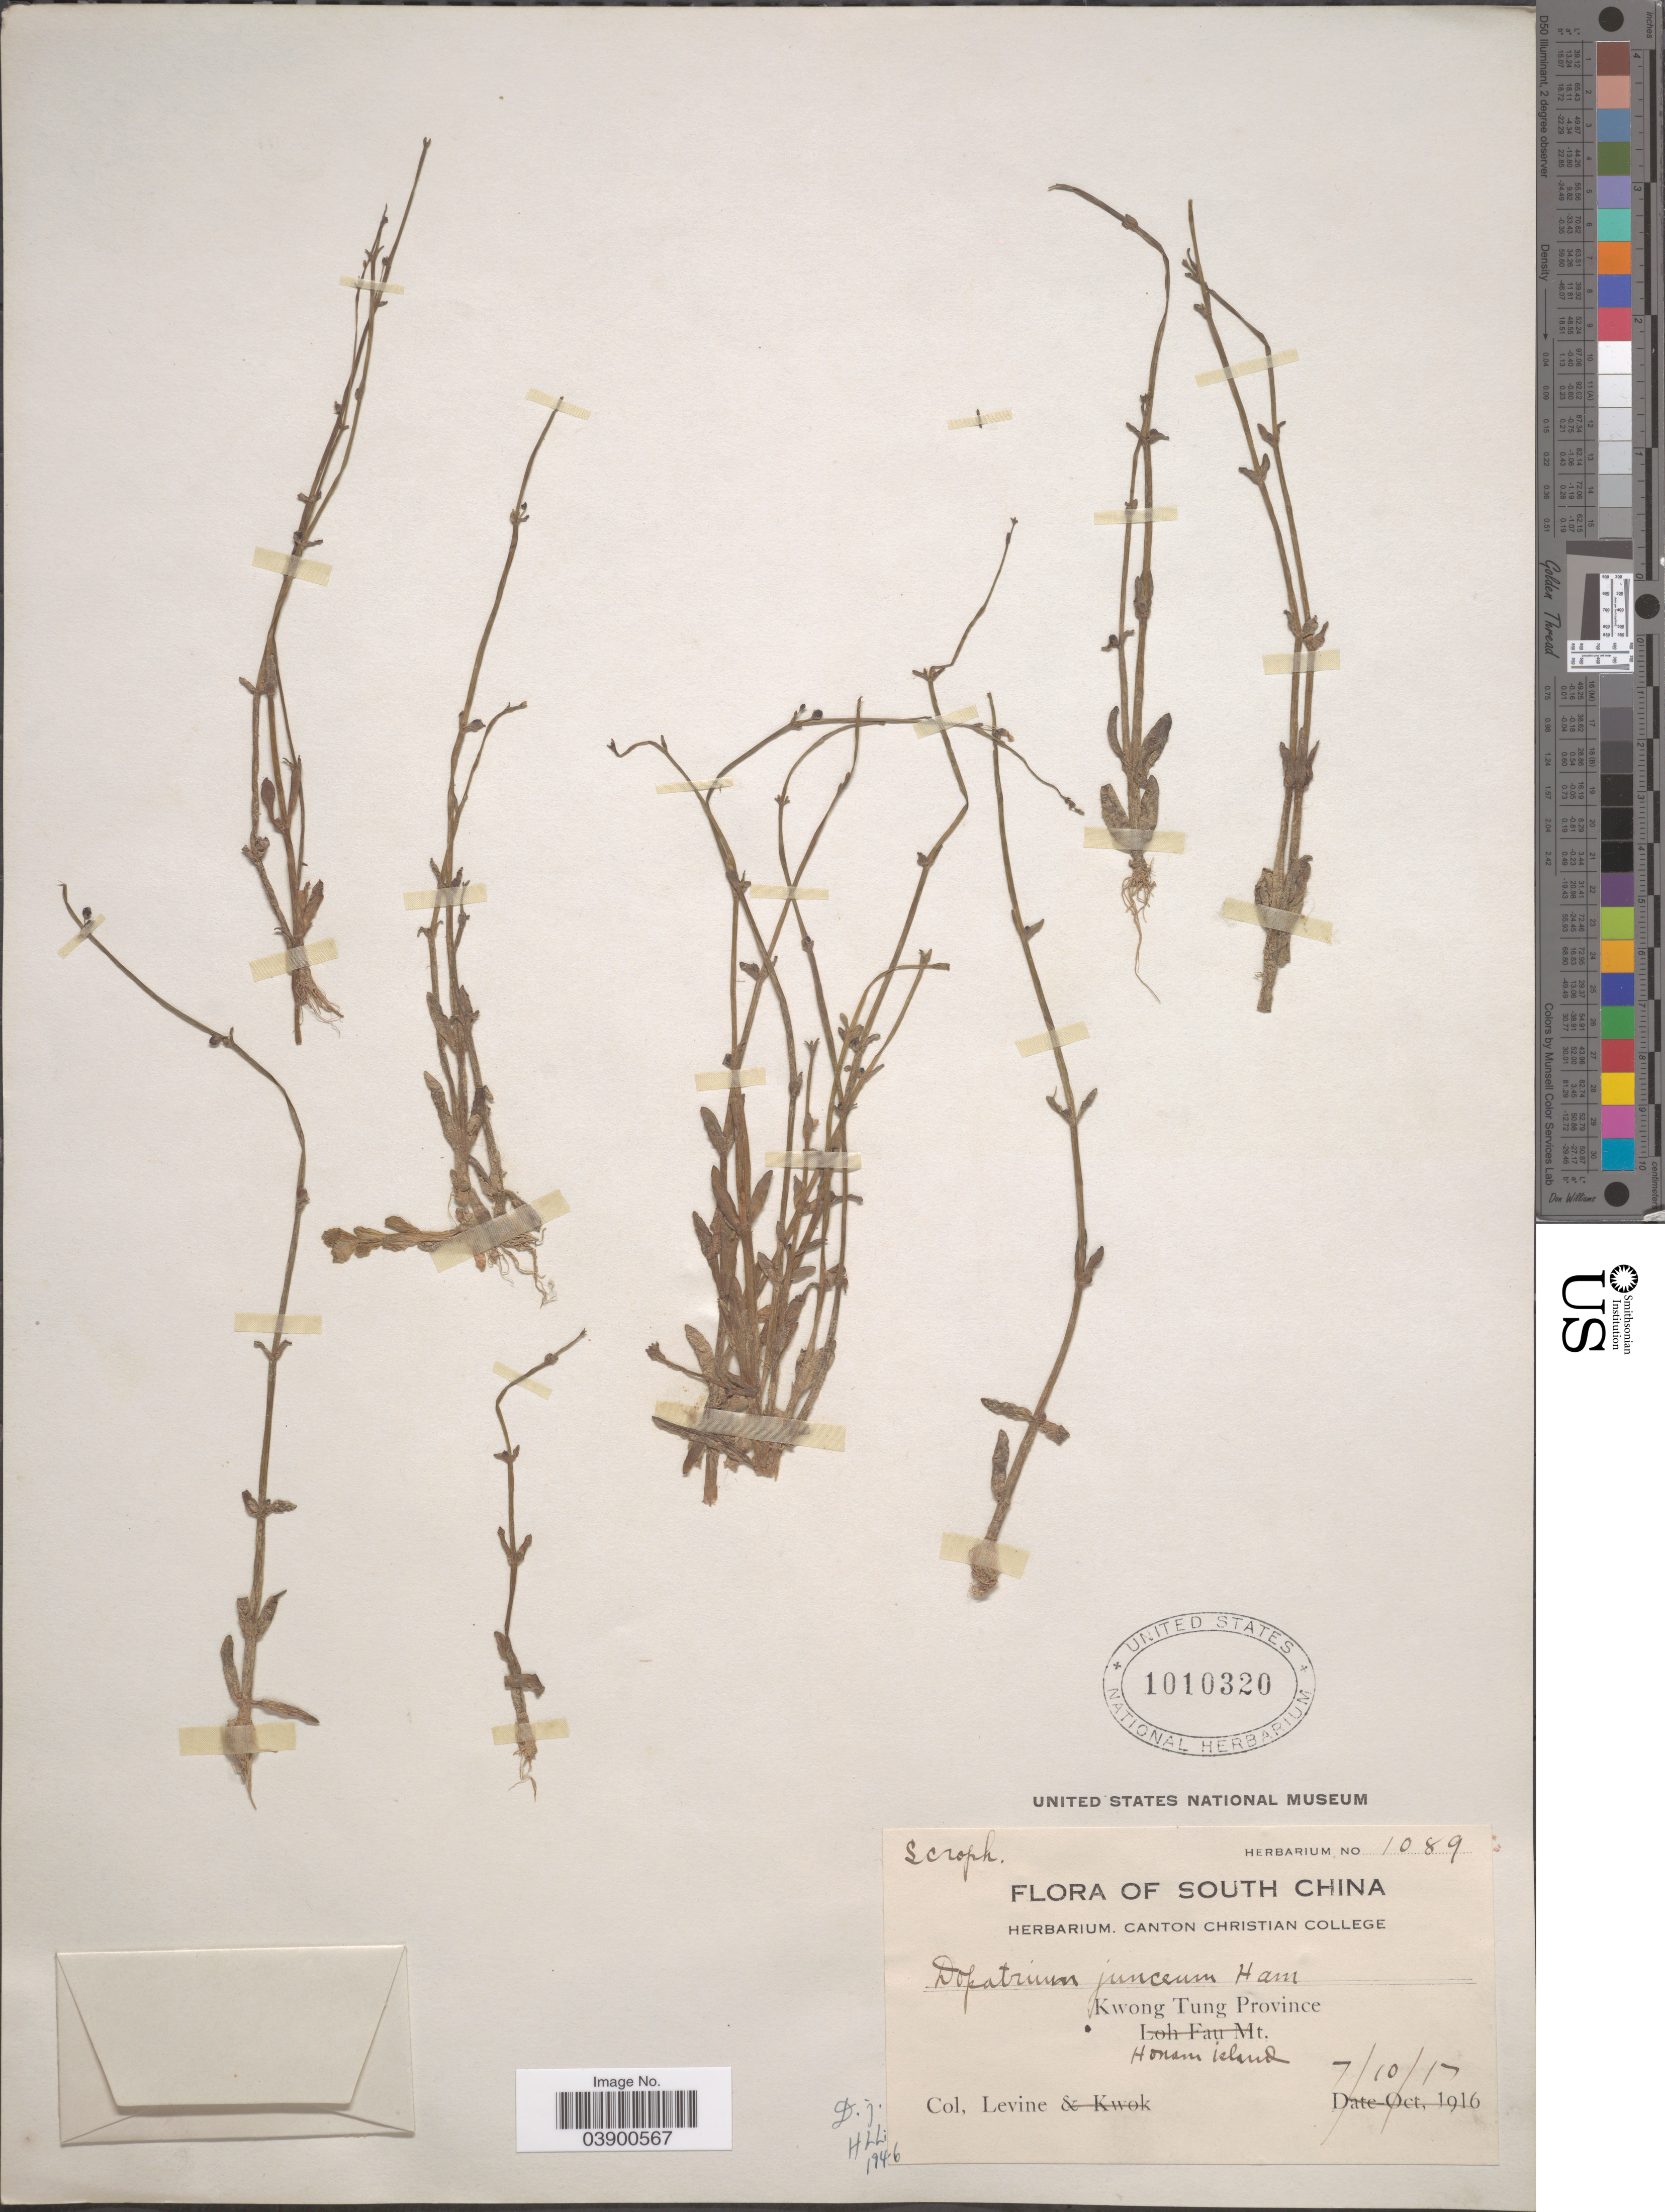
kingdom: Plantae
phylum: Tracheophyta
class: Magnoliopsida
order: Lamiales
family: Plantaginaceae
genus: Dopatrium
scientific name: Dopatrium junceum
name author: (Roxb.) Buch.-Ham. ex Benth.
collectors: -. Levine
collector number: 1089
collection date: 1917-10-07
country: China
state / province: Guangdong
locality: South China. Kwong Tung Province. Honan Island.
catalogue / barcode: US 1010320